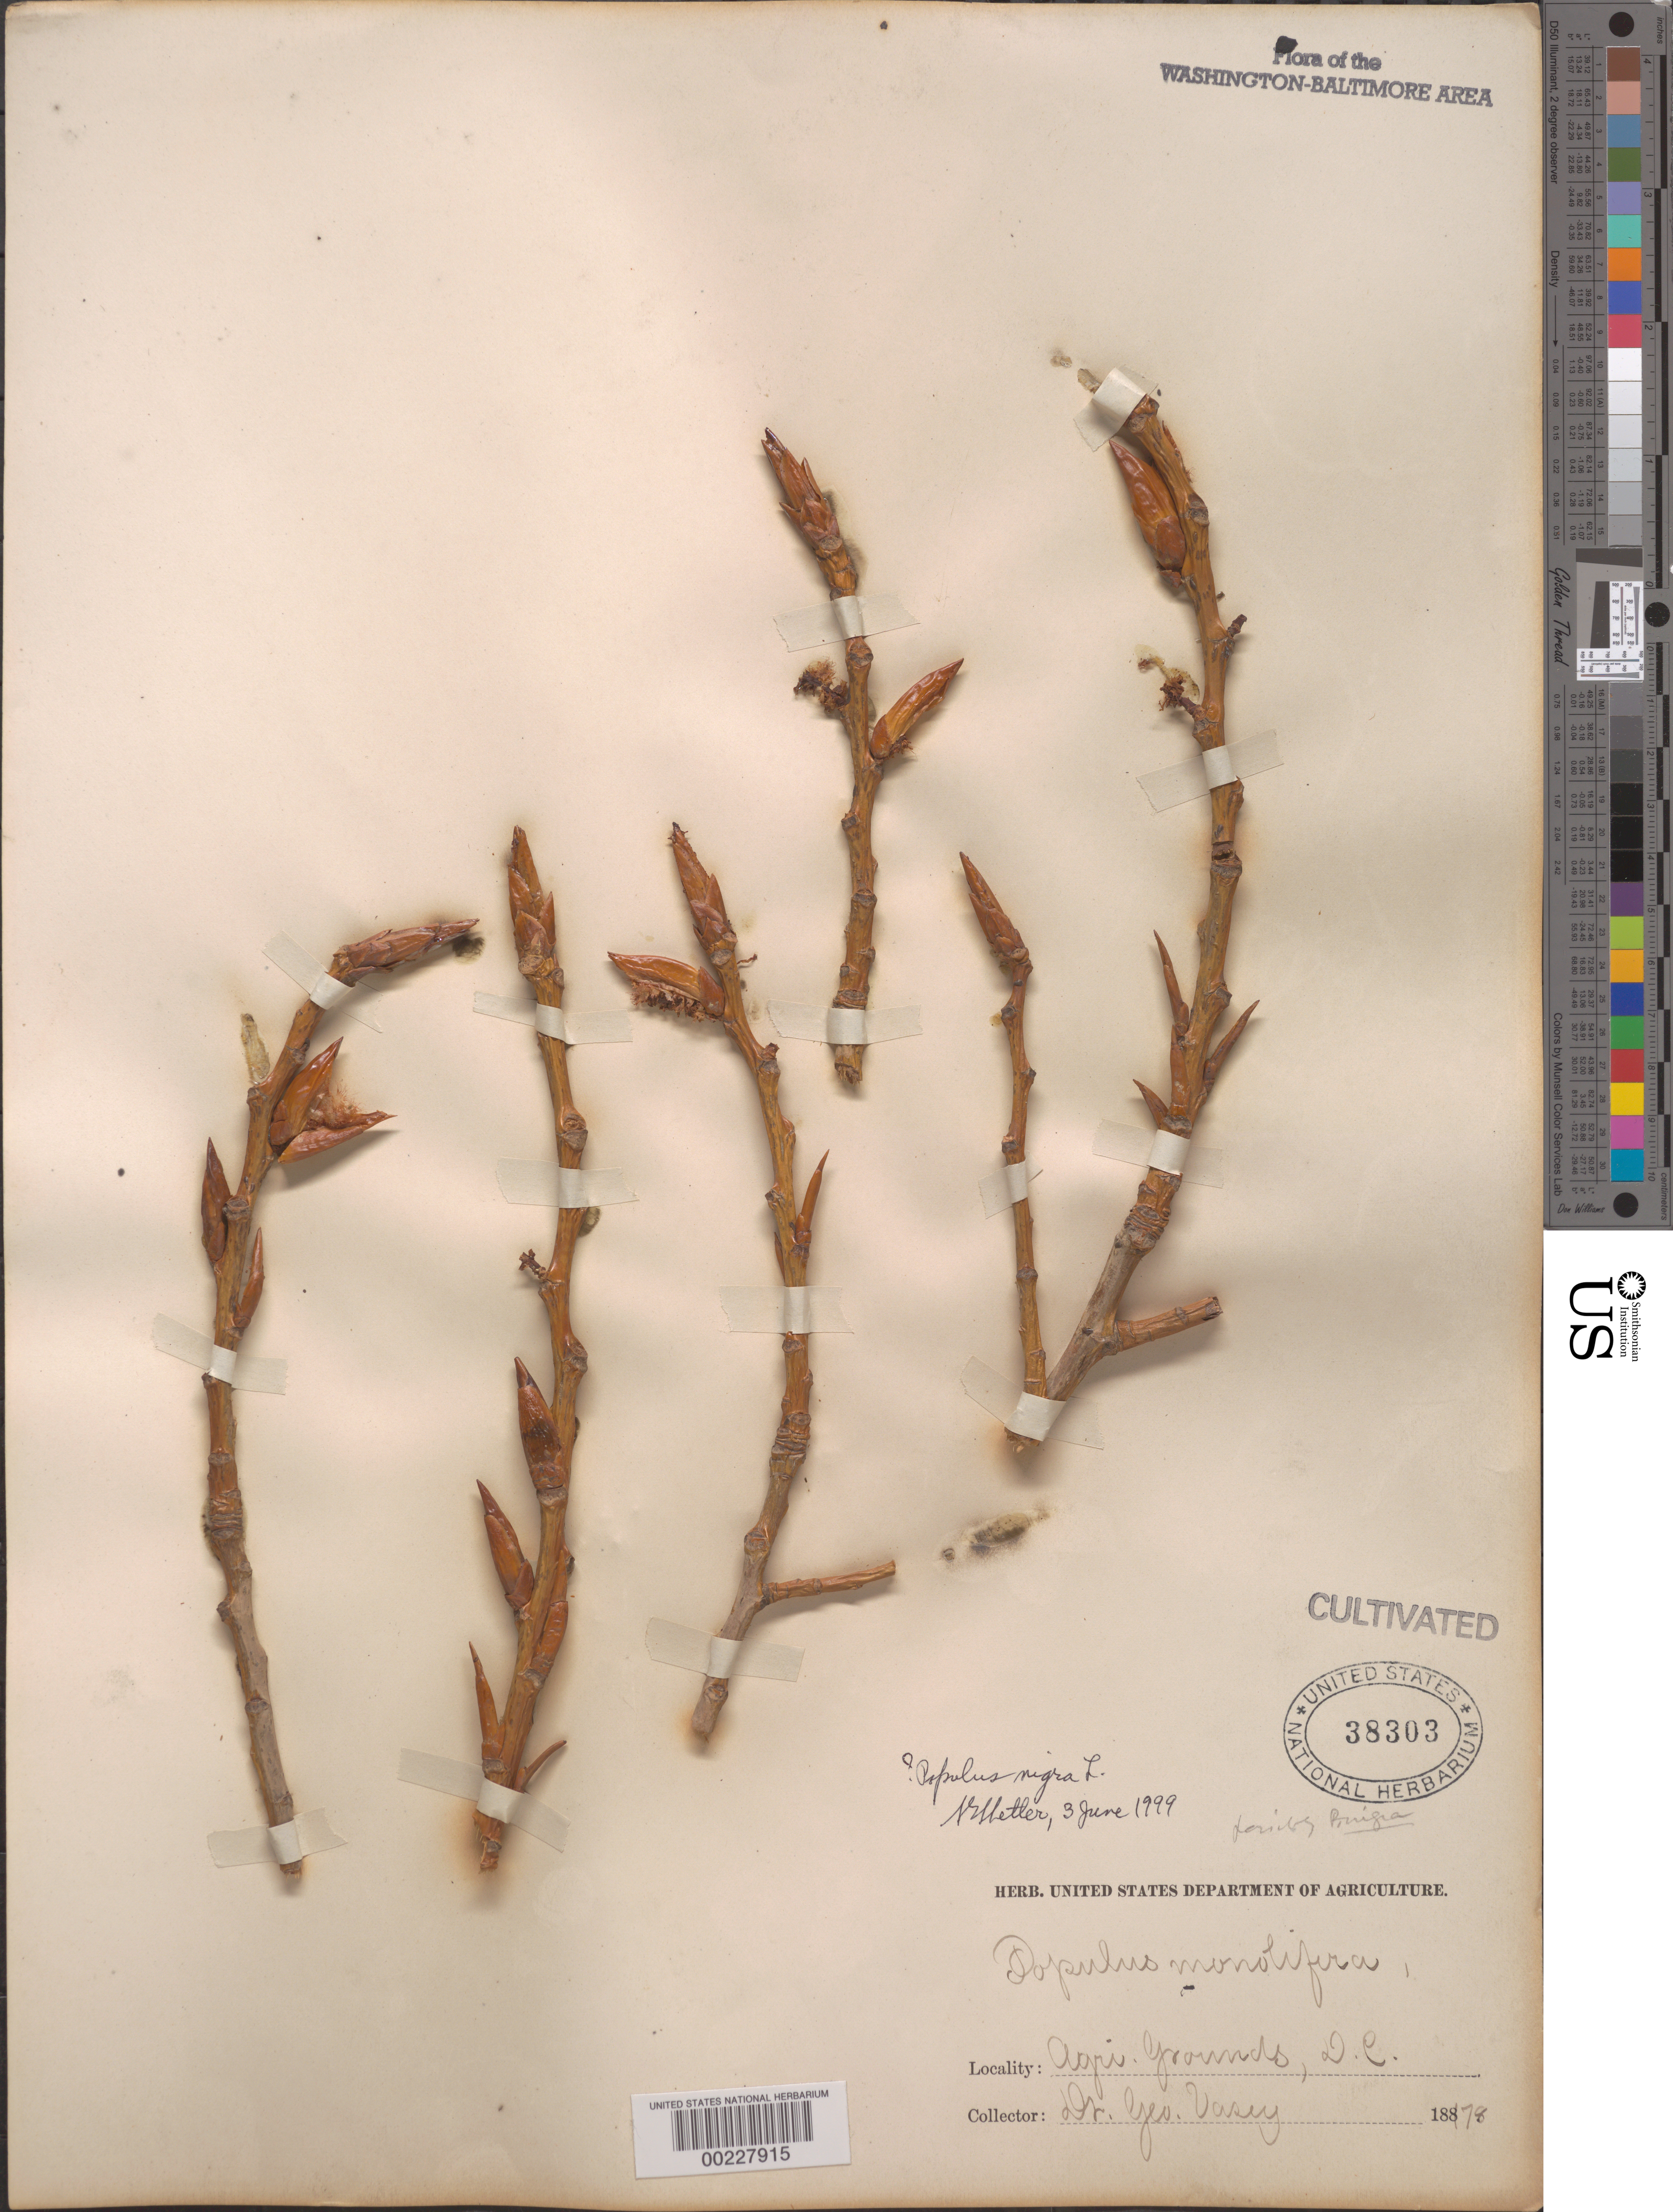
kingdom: Plantae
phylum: Tracheophyta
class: Magnoliopsida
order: Malpighiales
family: Salicaceae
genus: Populus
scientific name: Populus nigra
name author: L.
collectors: G. R. Vasey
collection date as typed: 1878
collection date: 1878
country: United States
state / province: District of Columbia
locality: Agriculture grounds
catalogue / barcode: US 38303